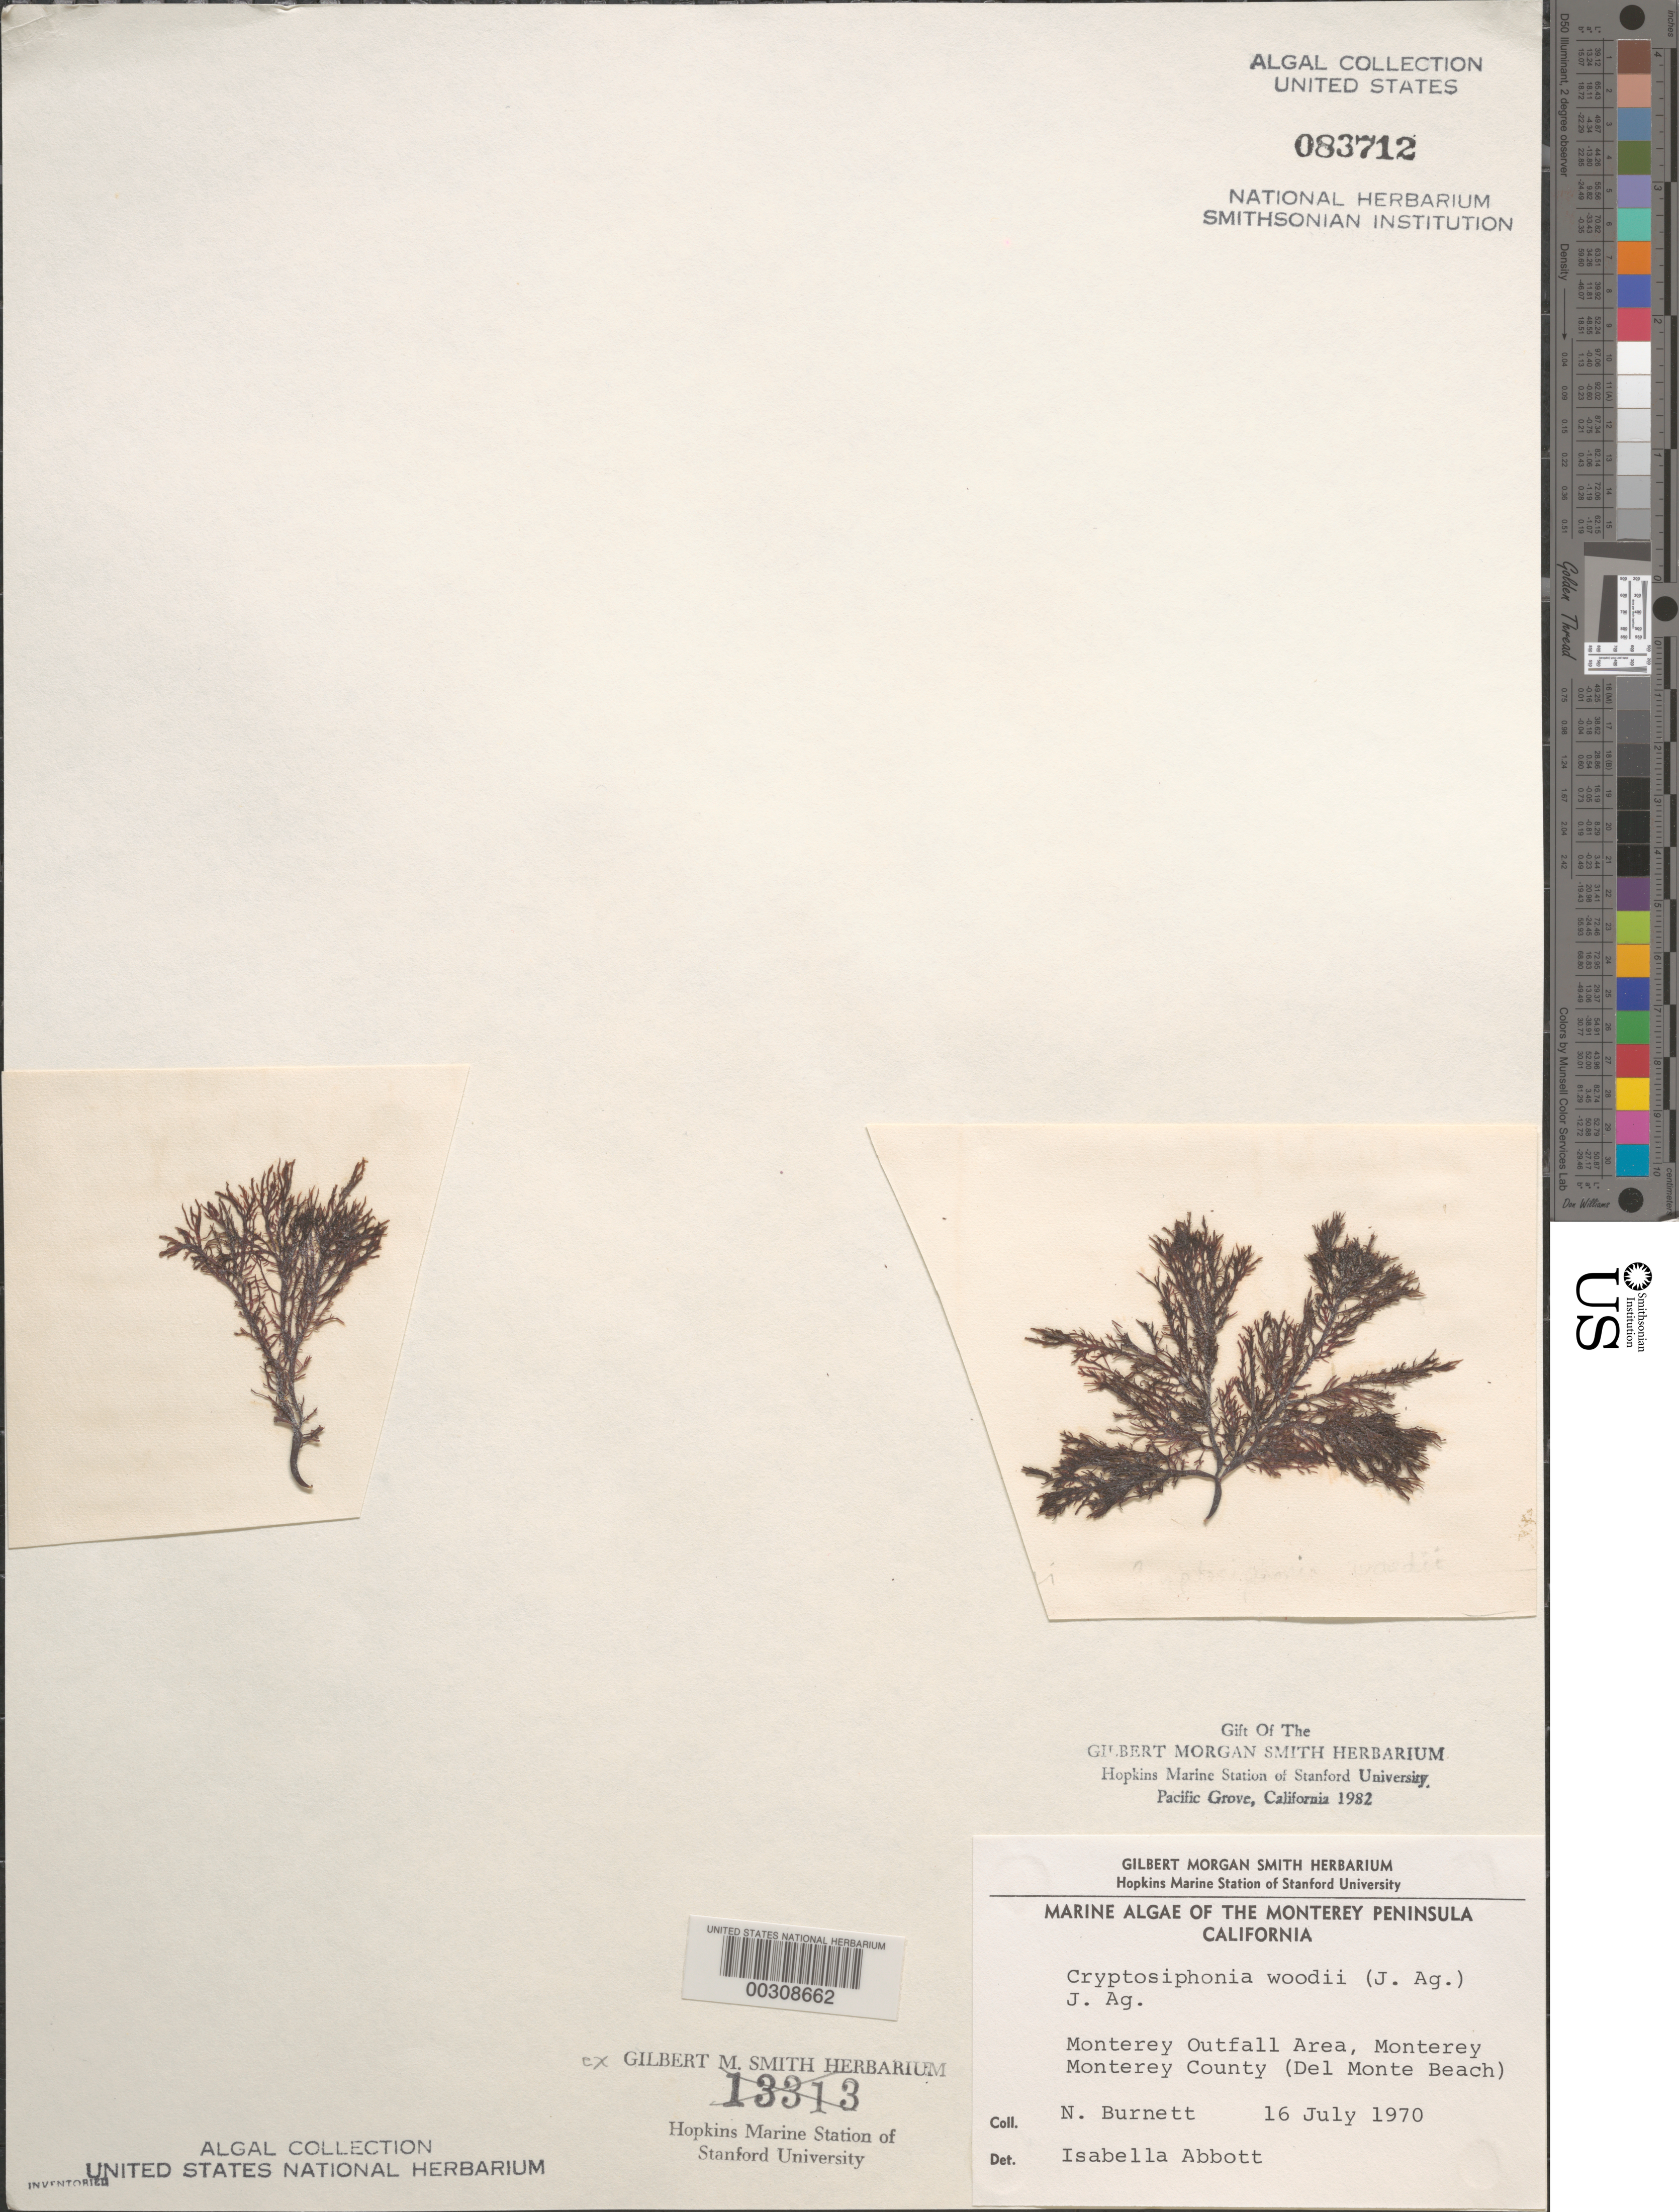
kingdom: Plantae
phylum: Rhodophyta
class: Florideophyceae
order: Gigartinales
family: Dumontiaceae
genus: Cryptosiphonia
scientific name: Cryptosiphonia woodii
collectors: N. Burnett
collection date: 1970-07-16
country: United States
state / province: California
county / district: Monterey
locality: The Monterey Peninsula. Monterey Outfall Area, Monterey. Monterey County (Del Monte Beach).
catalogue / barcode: US 83712